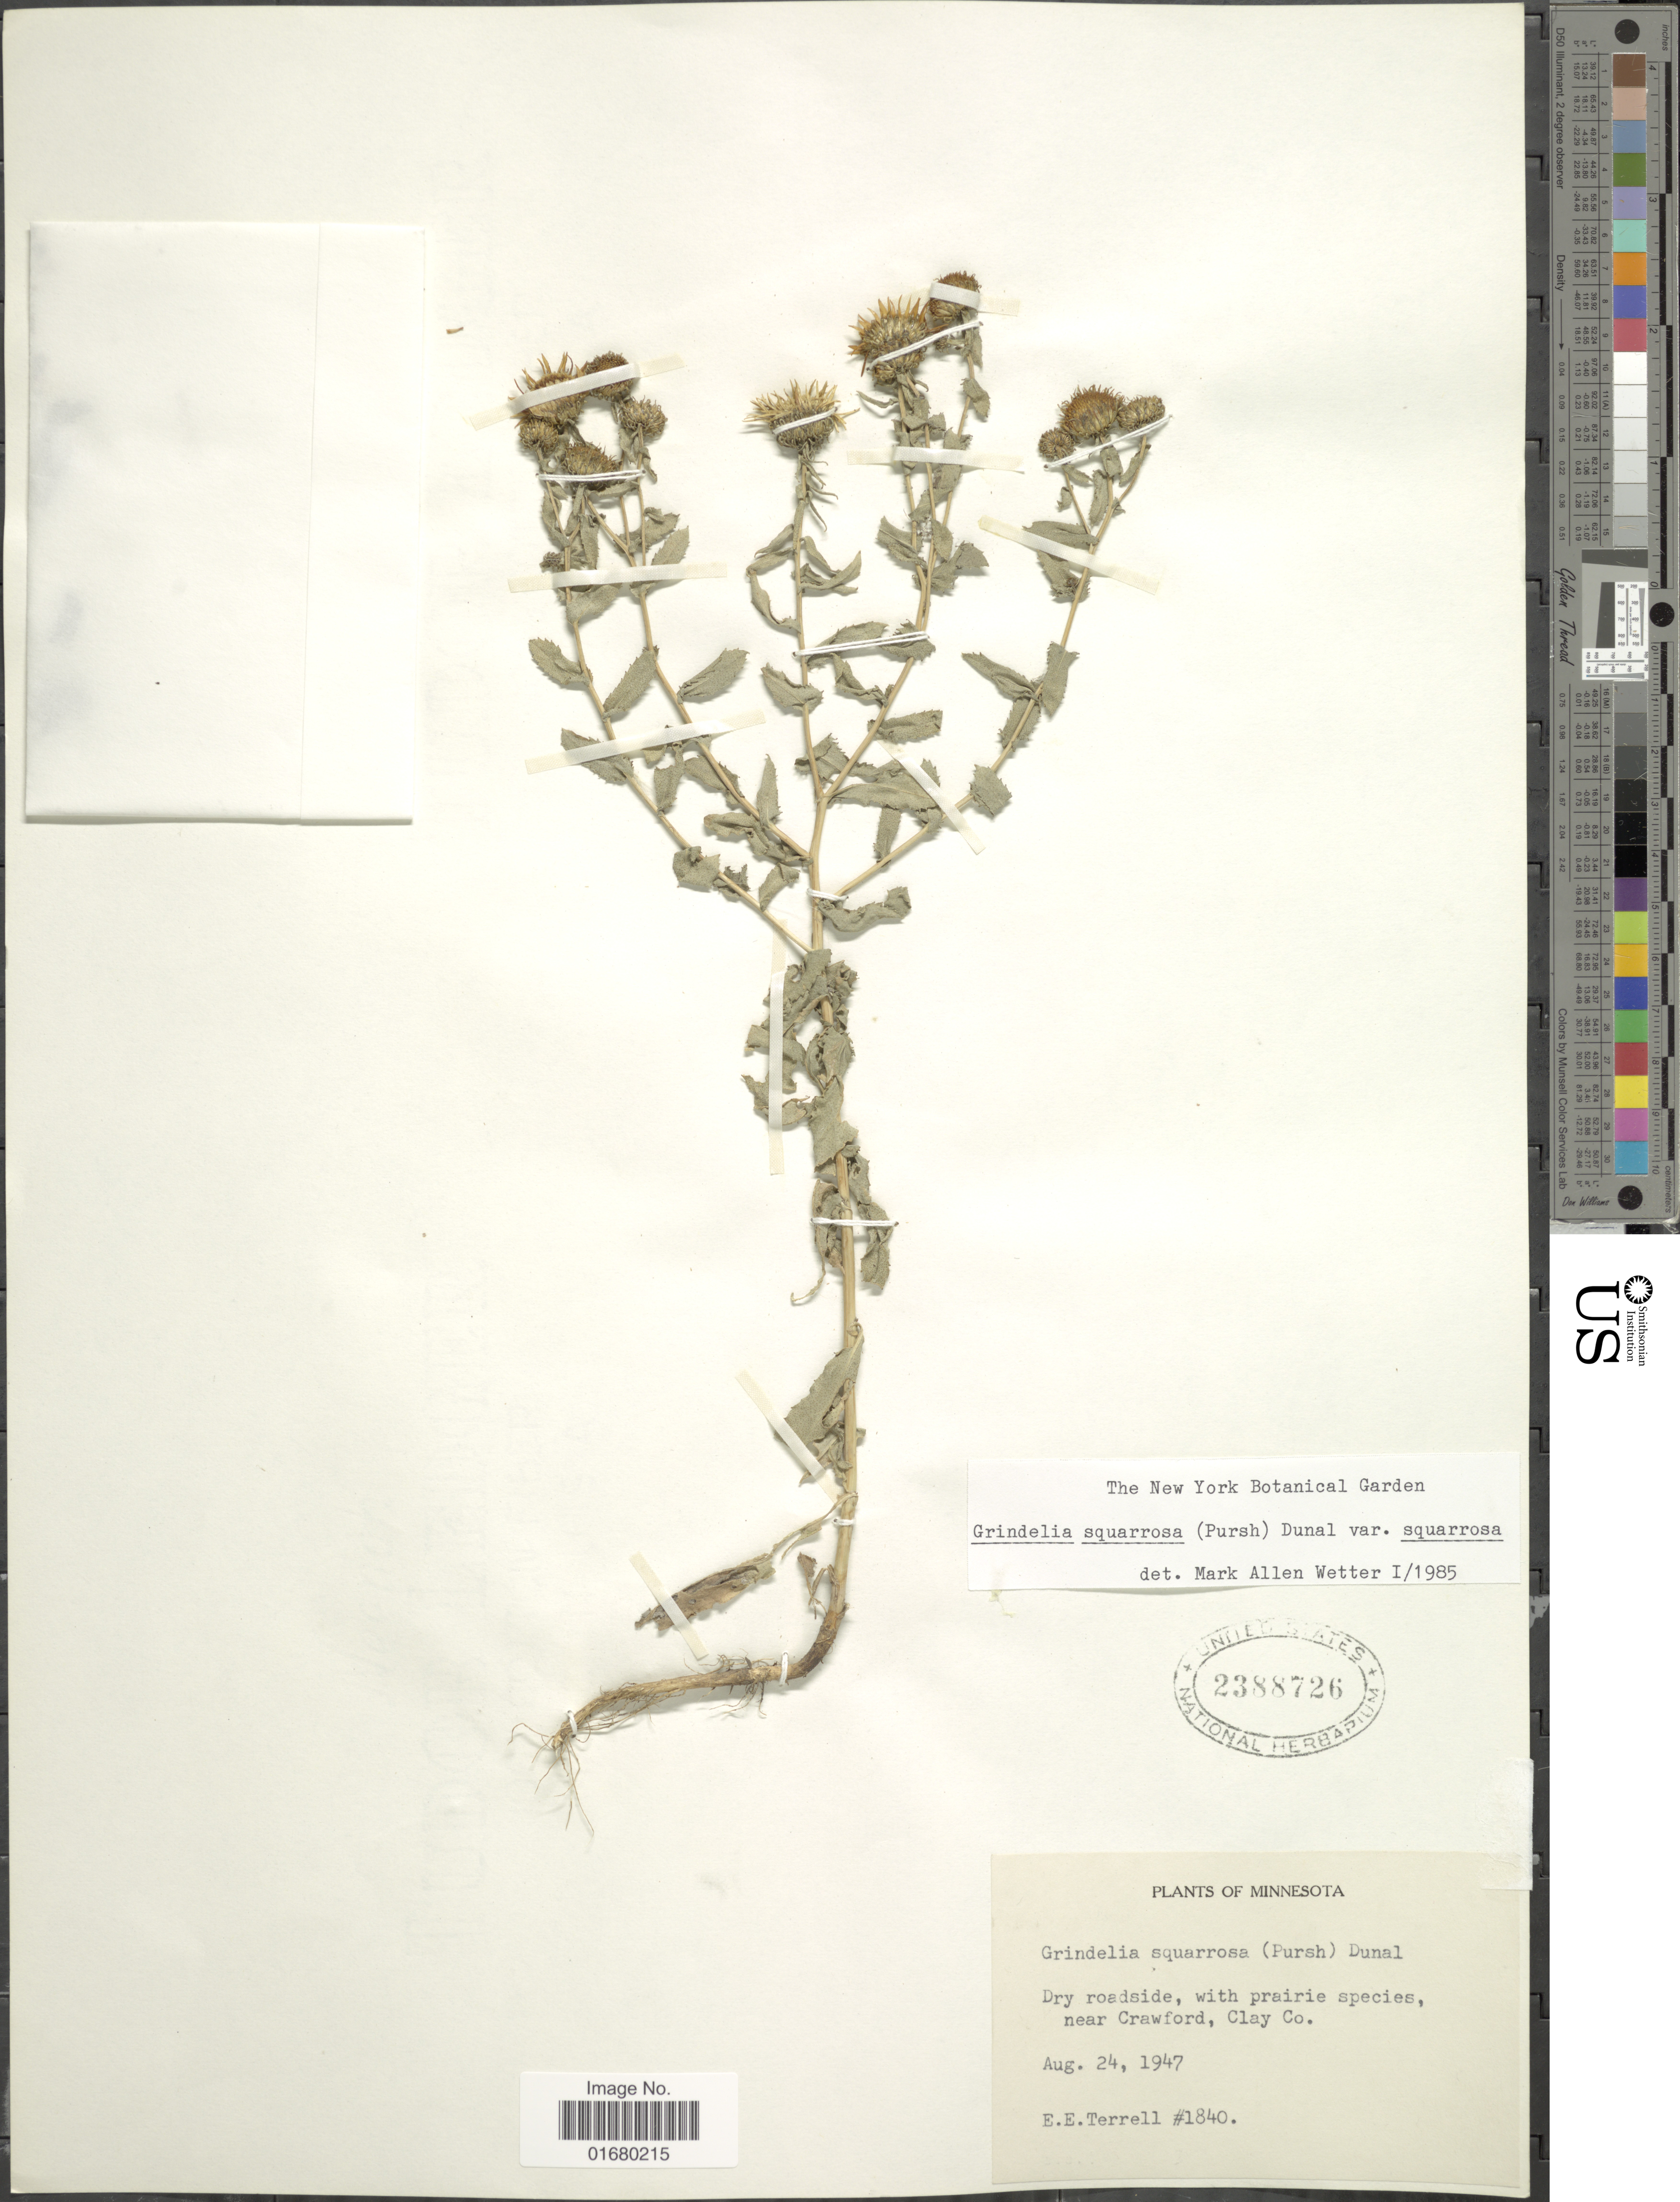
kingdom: Plantae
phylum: Tracheophyta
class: Magnoliopsida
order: Asterales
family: Asteraceae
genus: Grindelia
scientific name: Grindelia squarrosa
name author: (Pursh) Dunal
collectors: E. E. Terrell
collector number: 1840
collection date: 1947-08-24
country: United States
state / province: Minnesota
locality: Near Crawford, Clay Co.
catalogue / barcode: US 2388726